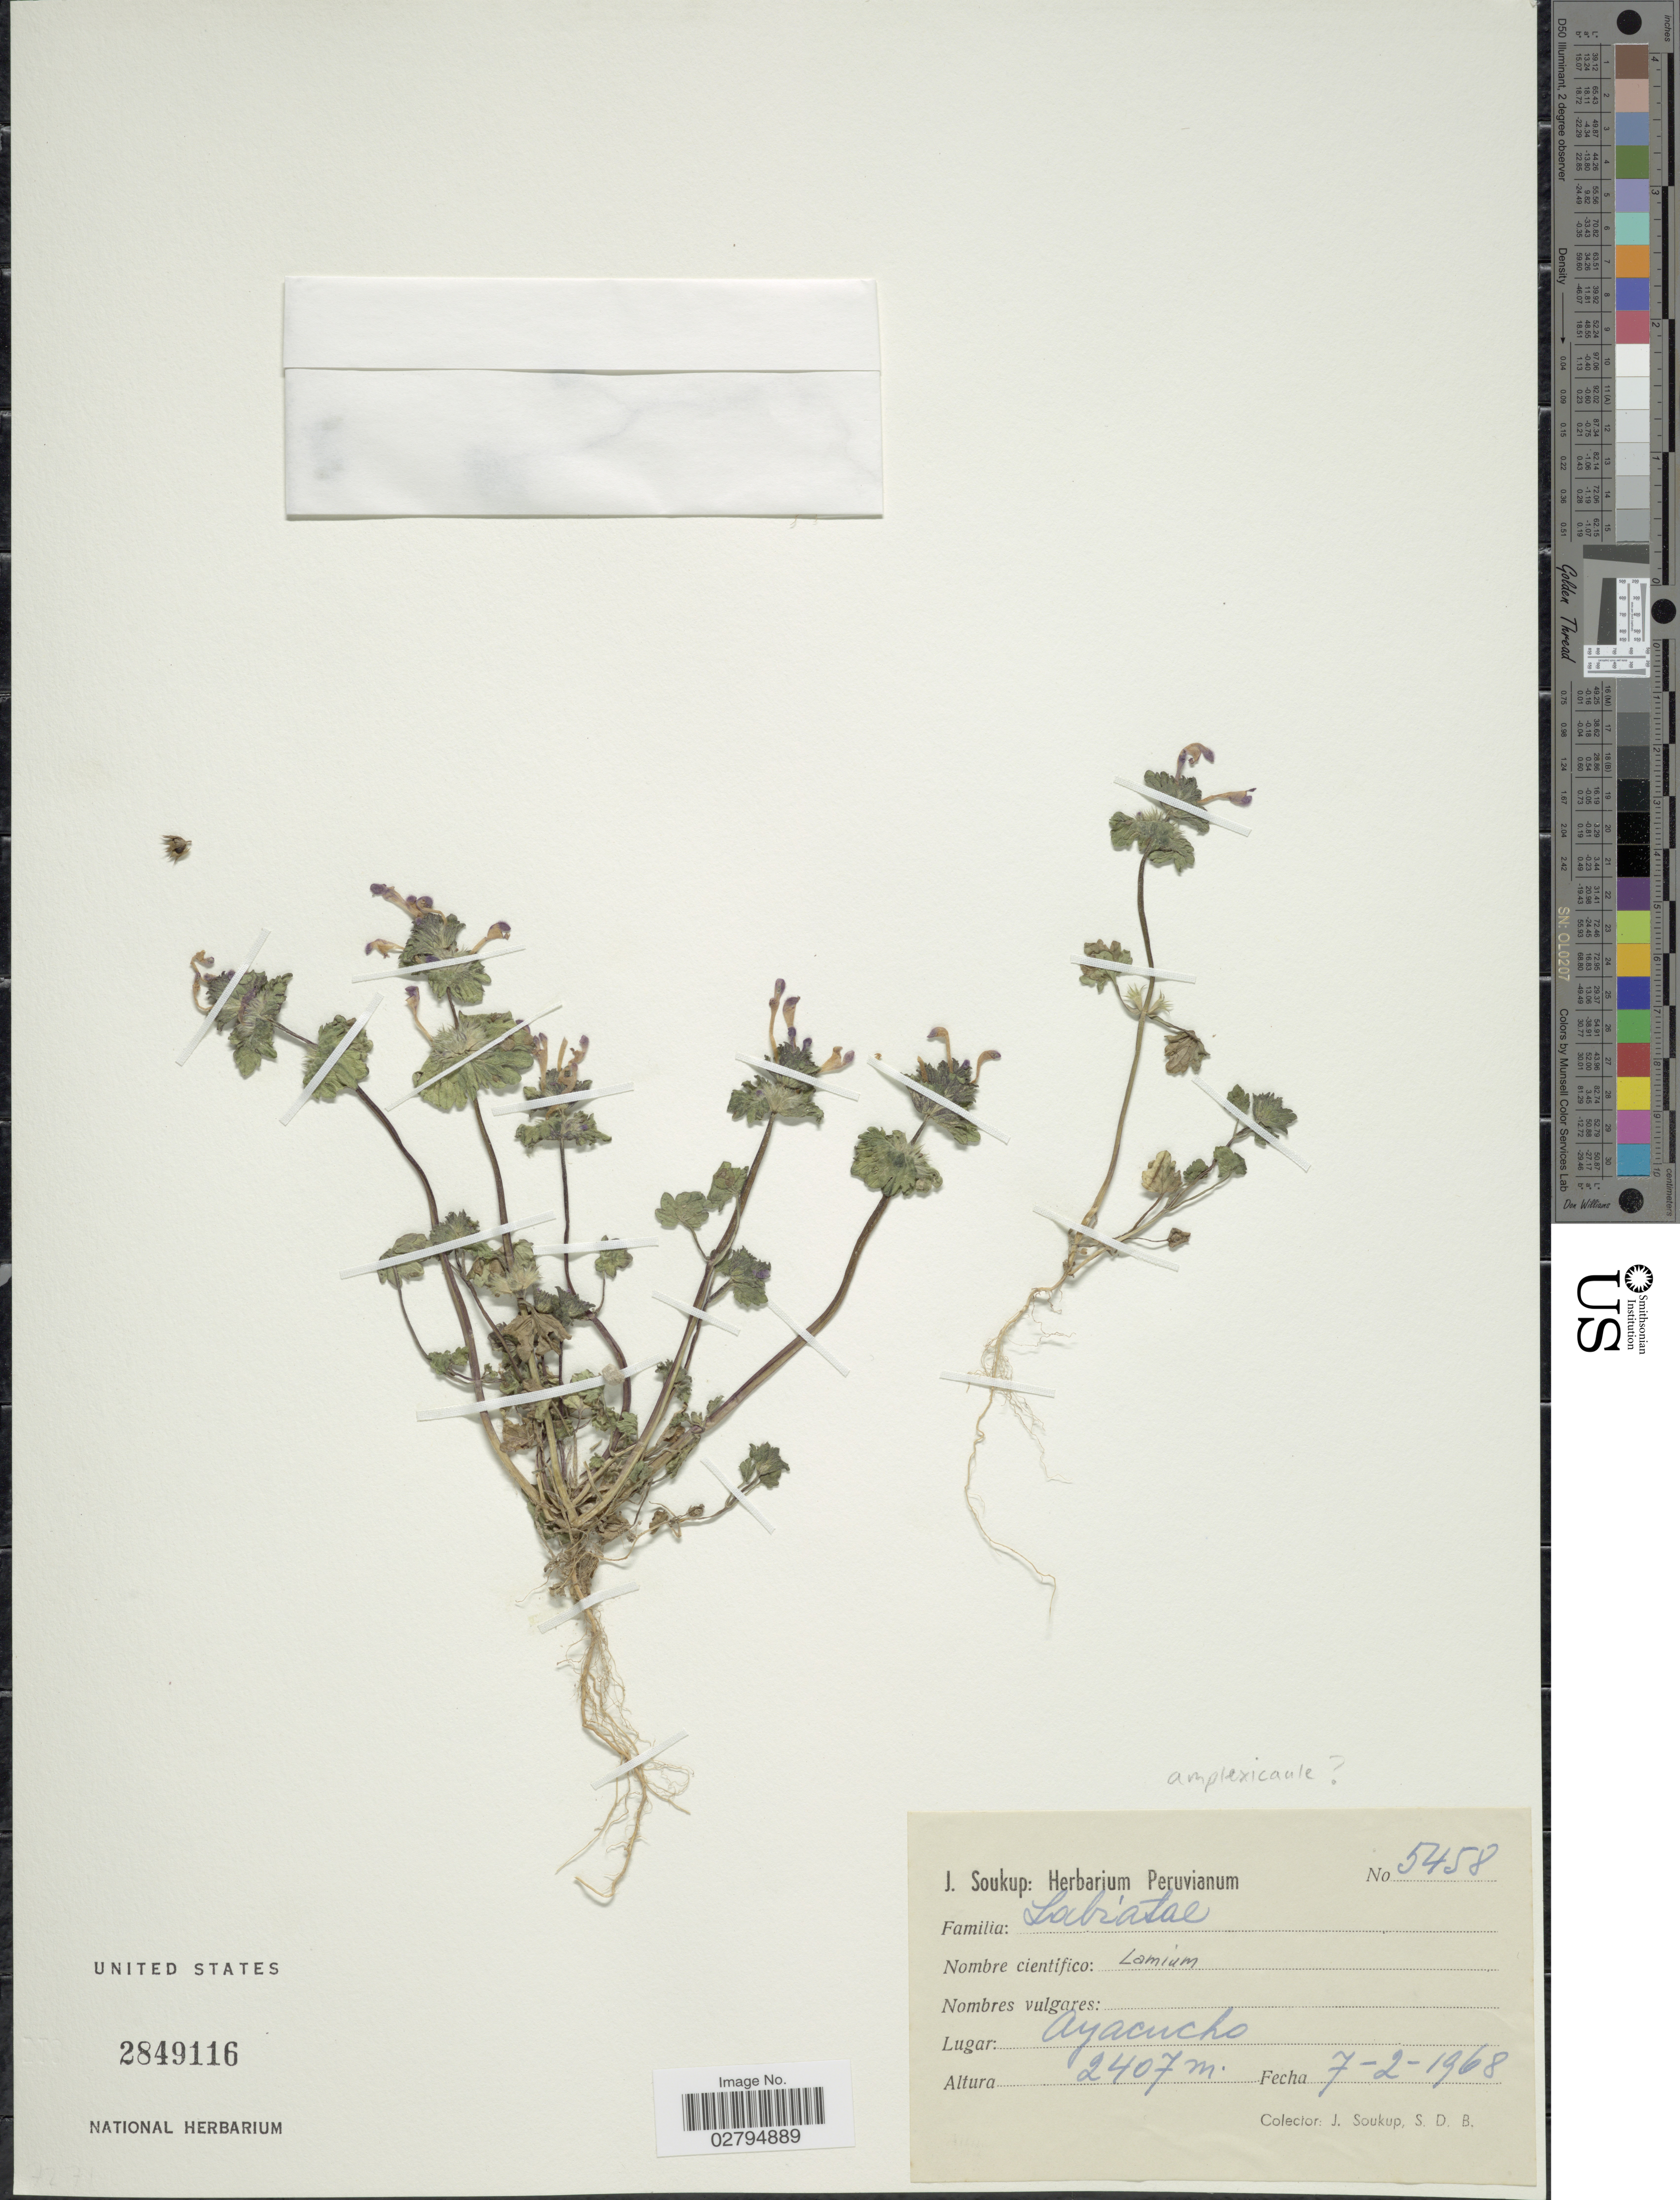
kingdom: Plantae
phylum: Tracheophyta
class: Magnoliopsida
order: Lamiales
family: Lamiaceae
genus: Lamium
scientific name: Lamium amplexicaule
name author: L.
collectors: J. Soukup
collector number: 5458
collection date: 1968-02-07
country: Peru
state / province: Ayacucho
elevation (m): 2407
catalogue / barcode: US 2849116